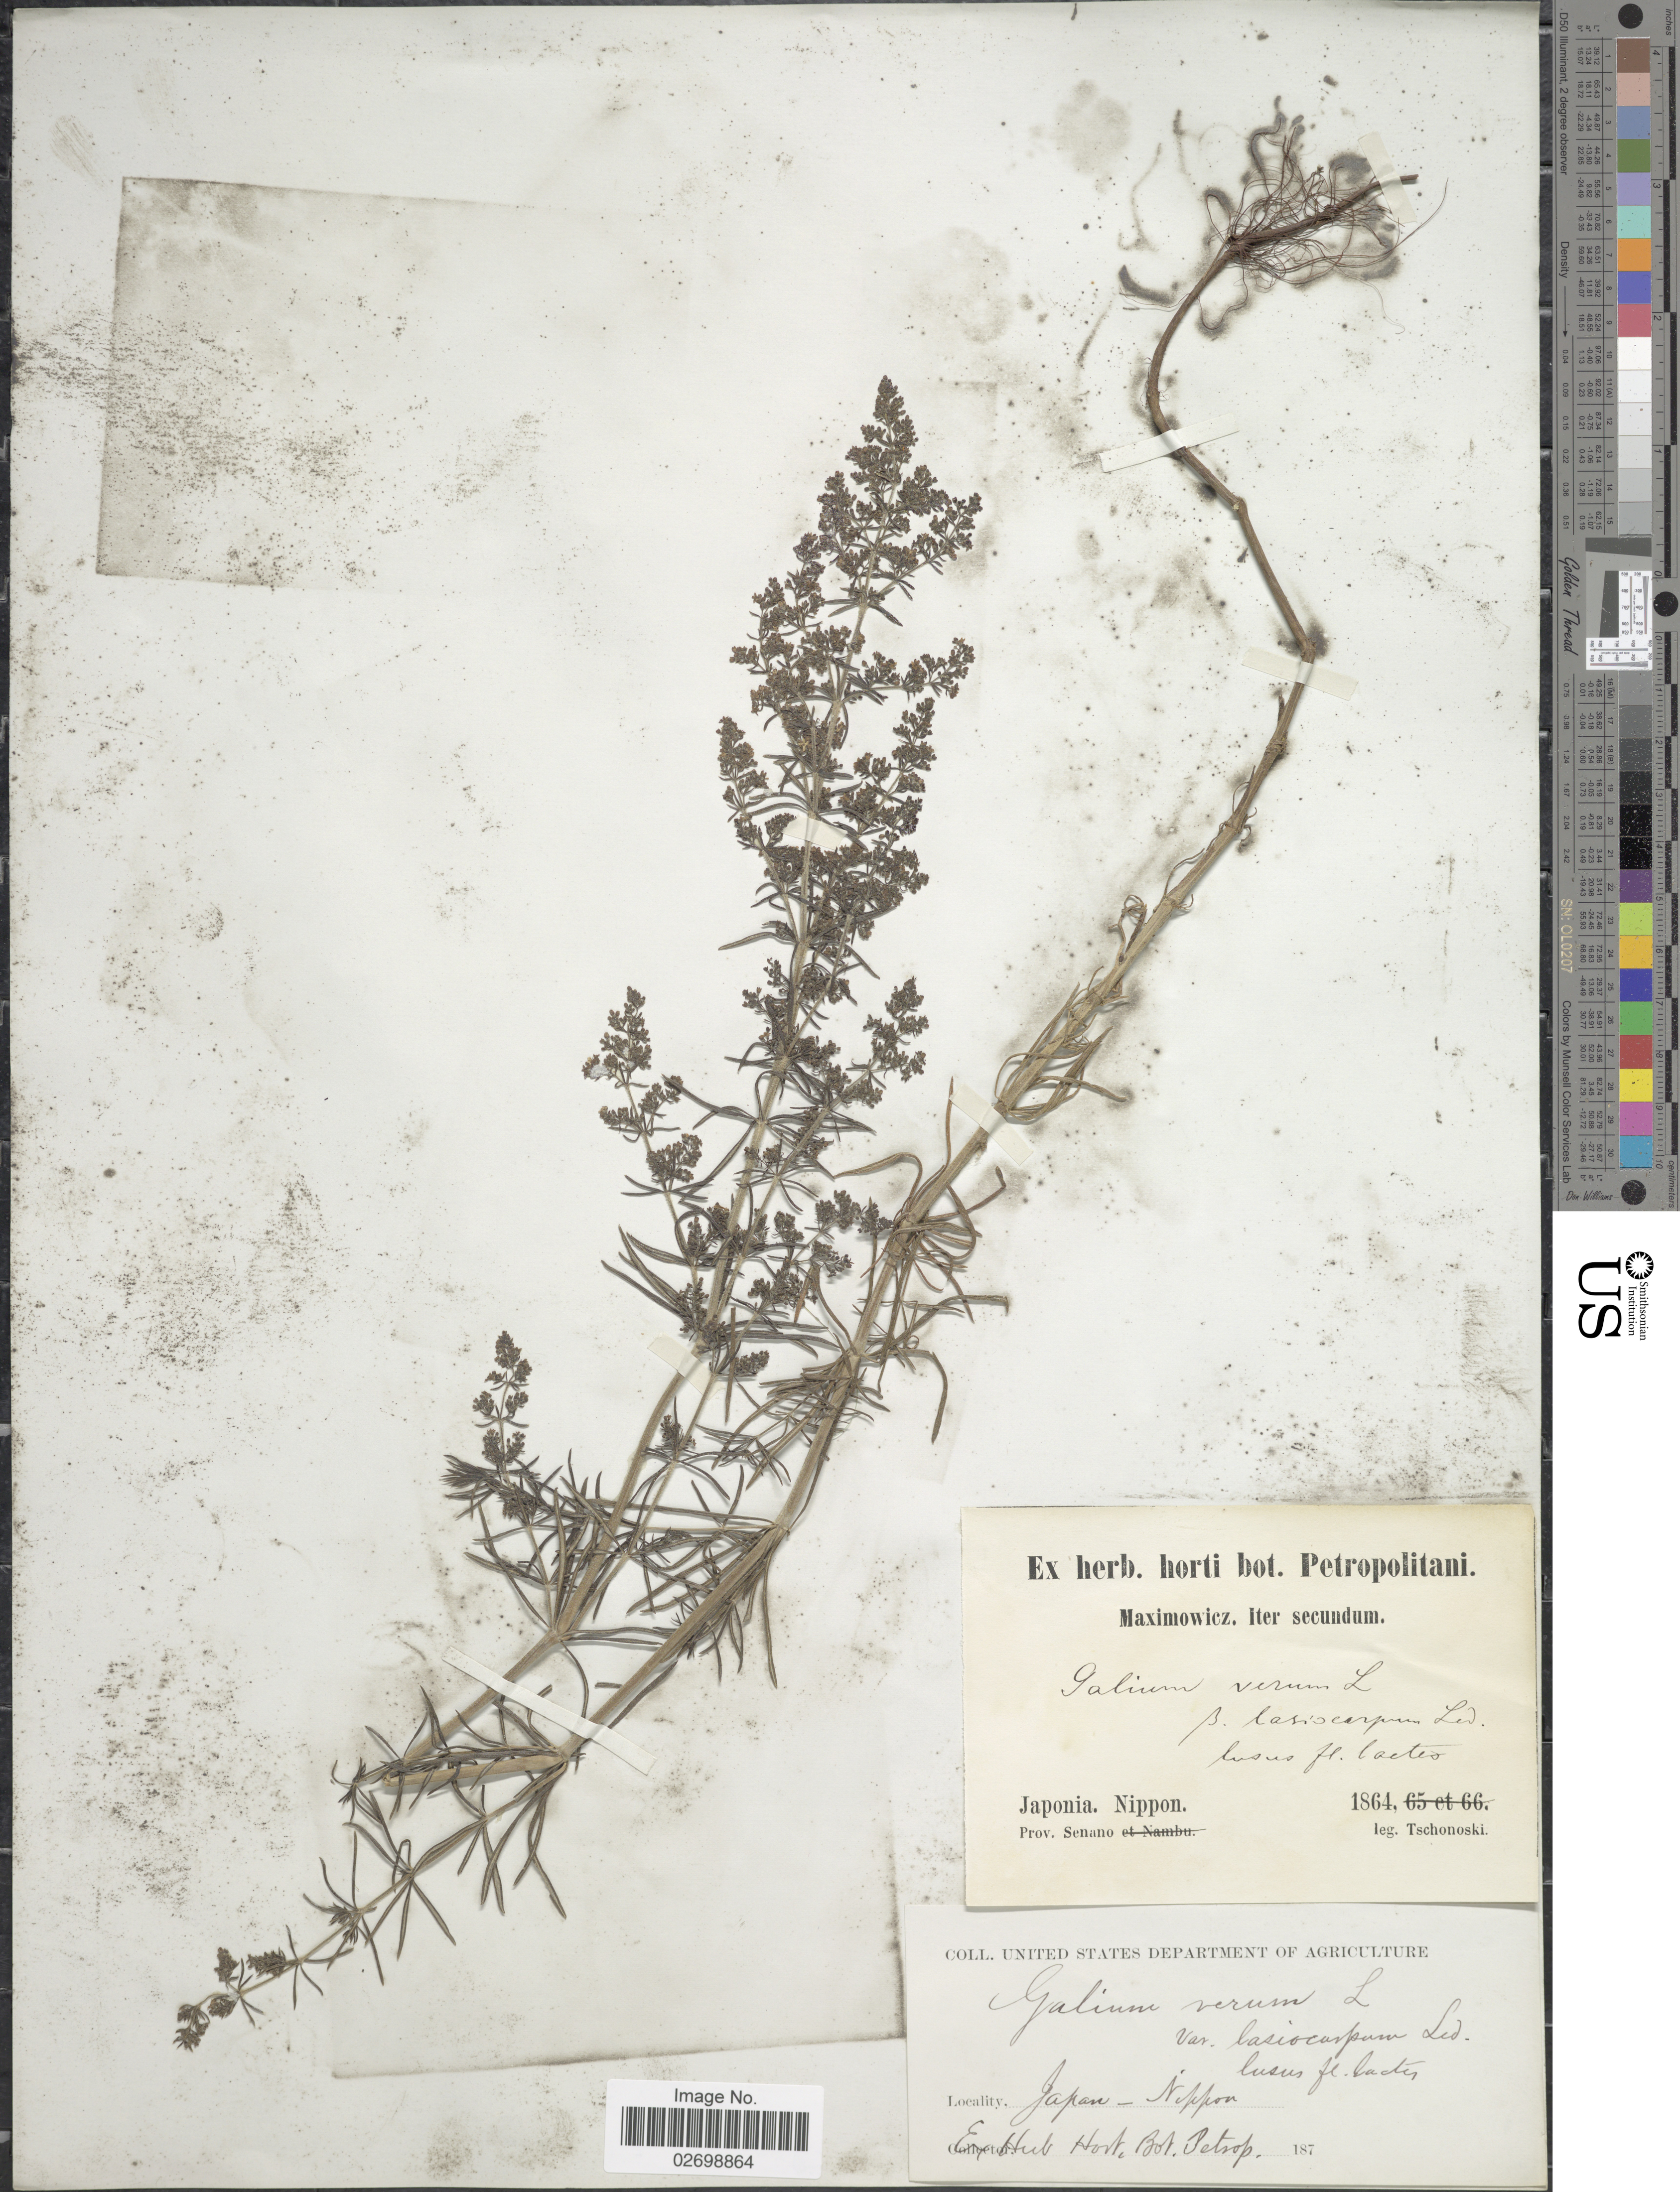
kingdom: Plantae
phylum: Tracheophyta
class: Magnoliopsida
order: Gentianales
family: Rubiaceae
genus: Galium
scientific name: Galium verum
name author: L.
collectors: -. Tschonoski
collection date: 1864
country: Japan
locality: Japonia. Nippon media. Prov. Senano.